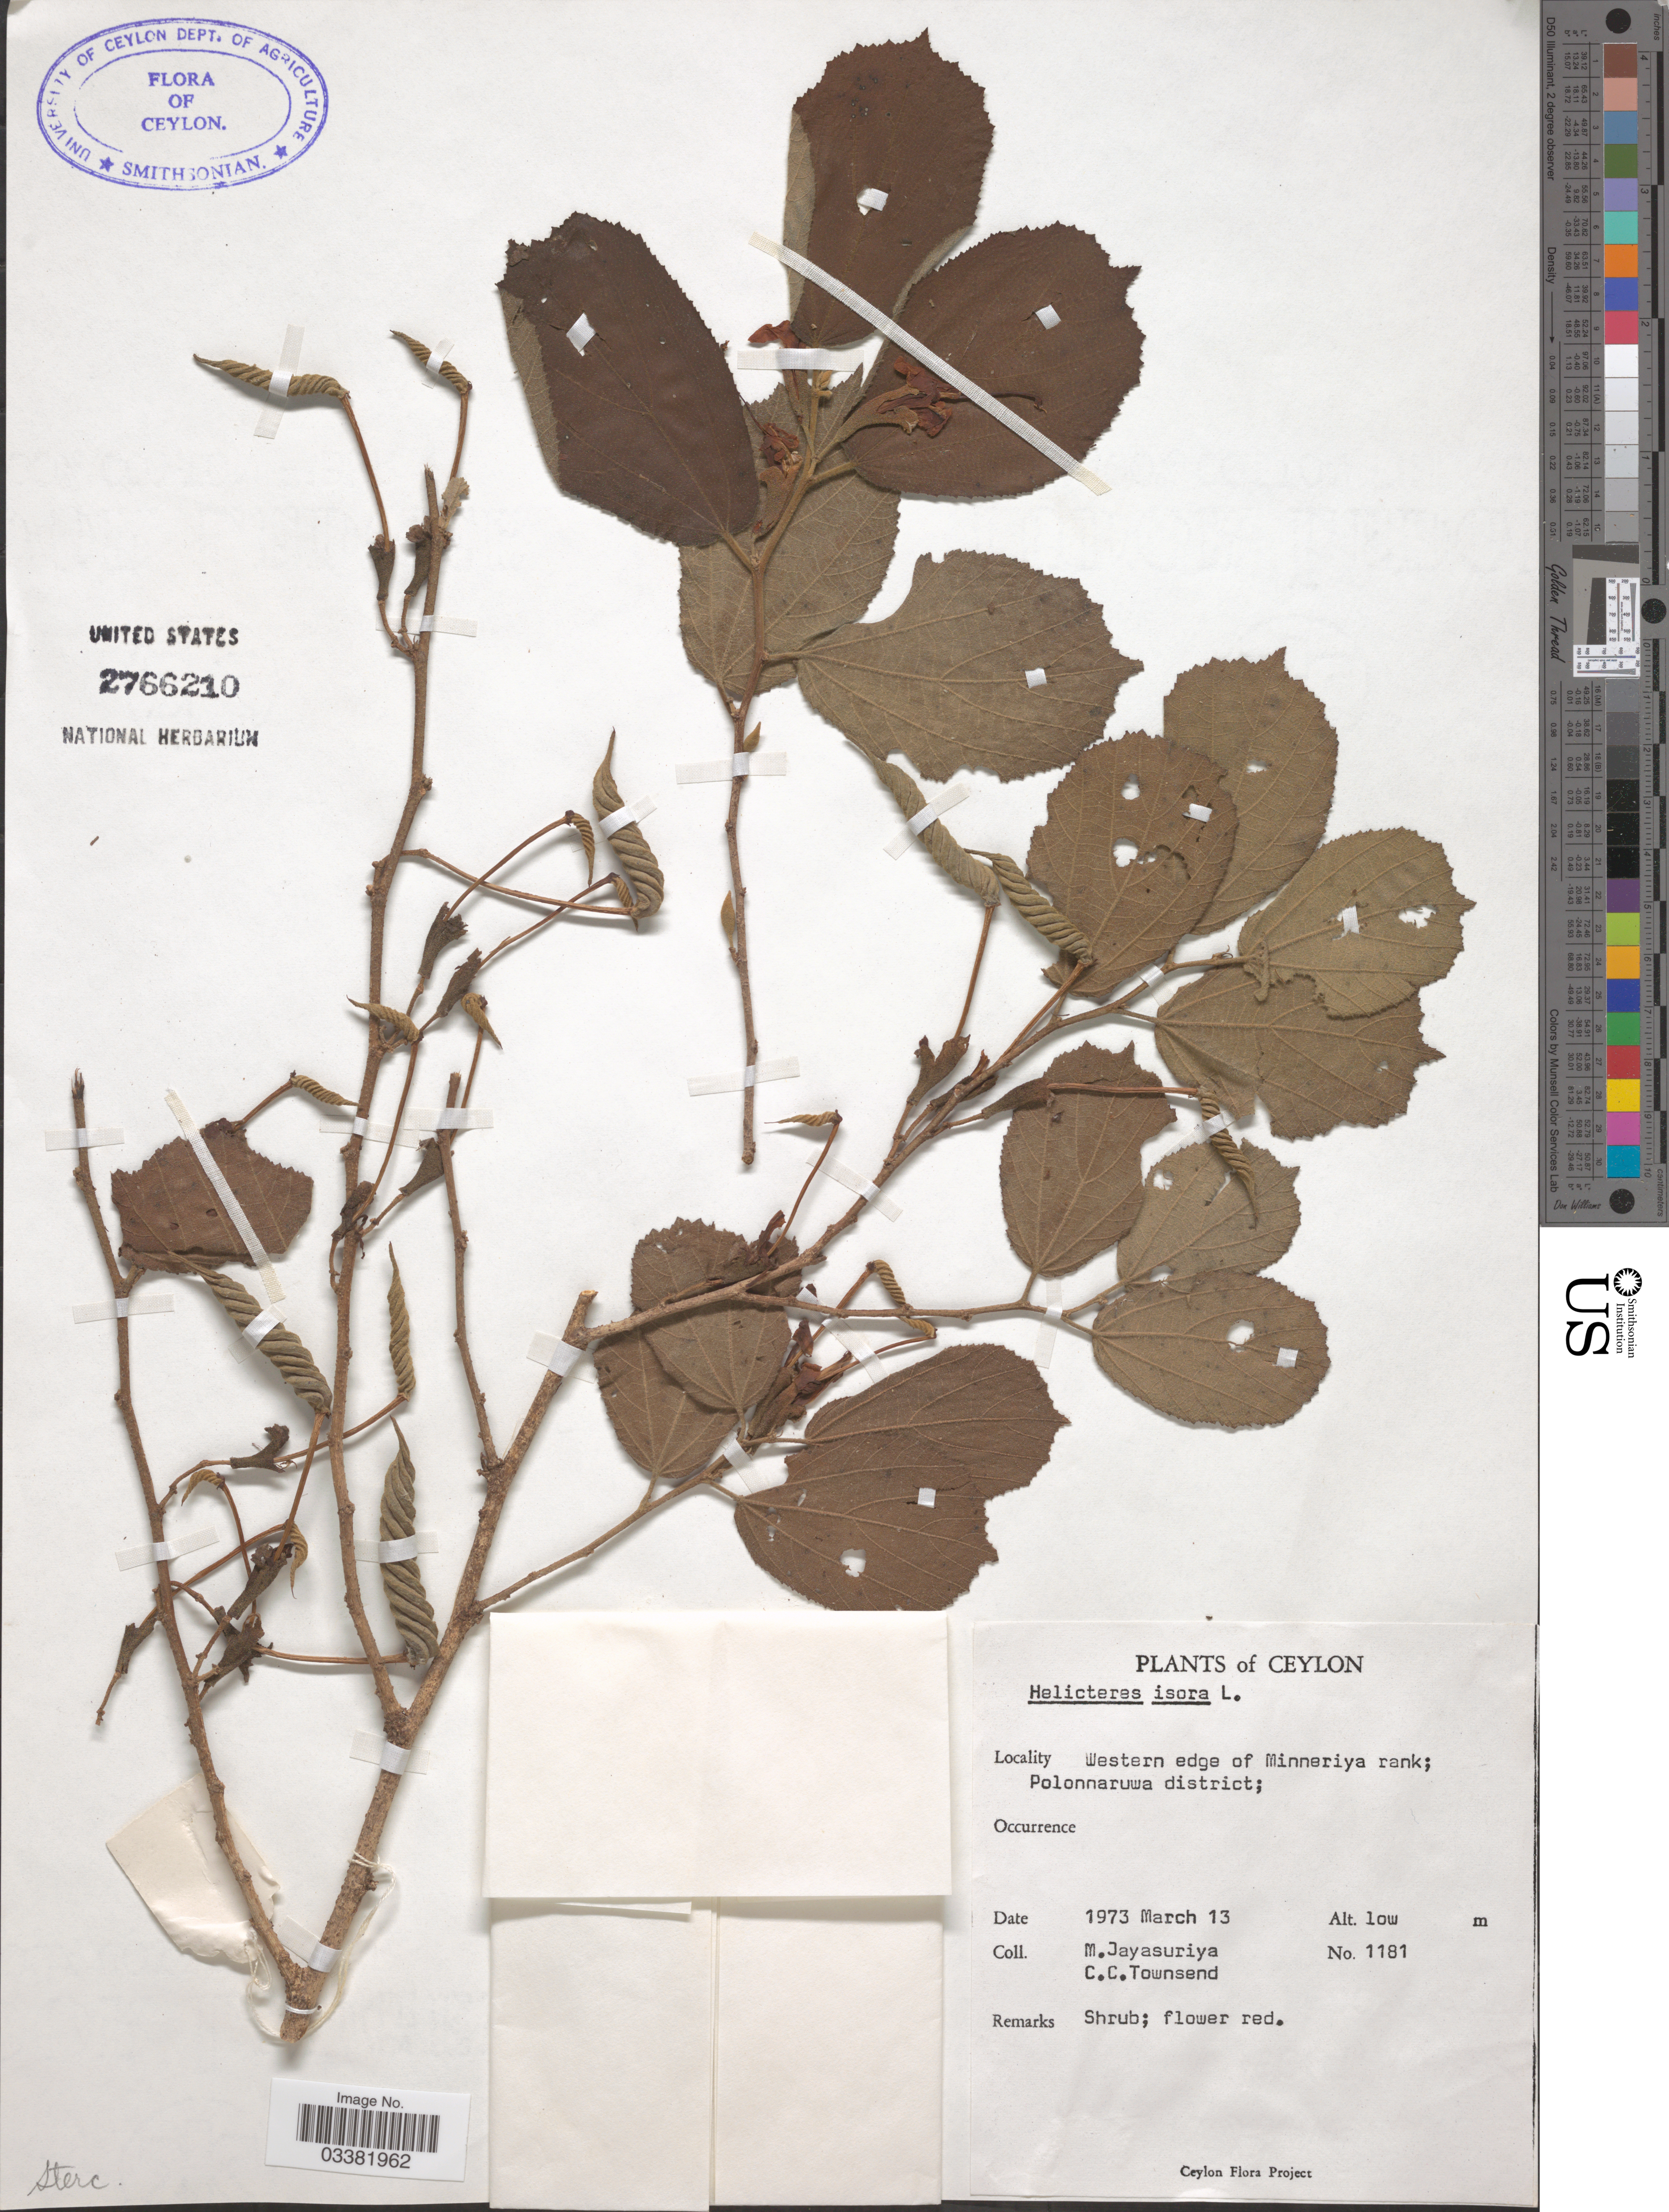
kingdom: Plantae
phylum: Tracheophyta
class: Magnoliopsida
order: Malvales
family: Malvaceae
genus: Helicteres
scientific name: Helicteres isora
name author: L.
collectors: M. Jayasuriya & C. C. Townsend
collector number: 1181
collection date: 1973-03-13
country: Sri Lanka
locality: Ceylon. Western edge of Minneriya rank; Polonnaruwa district.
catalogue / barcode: US 2766210